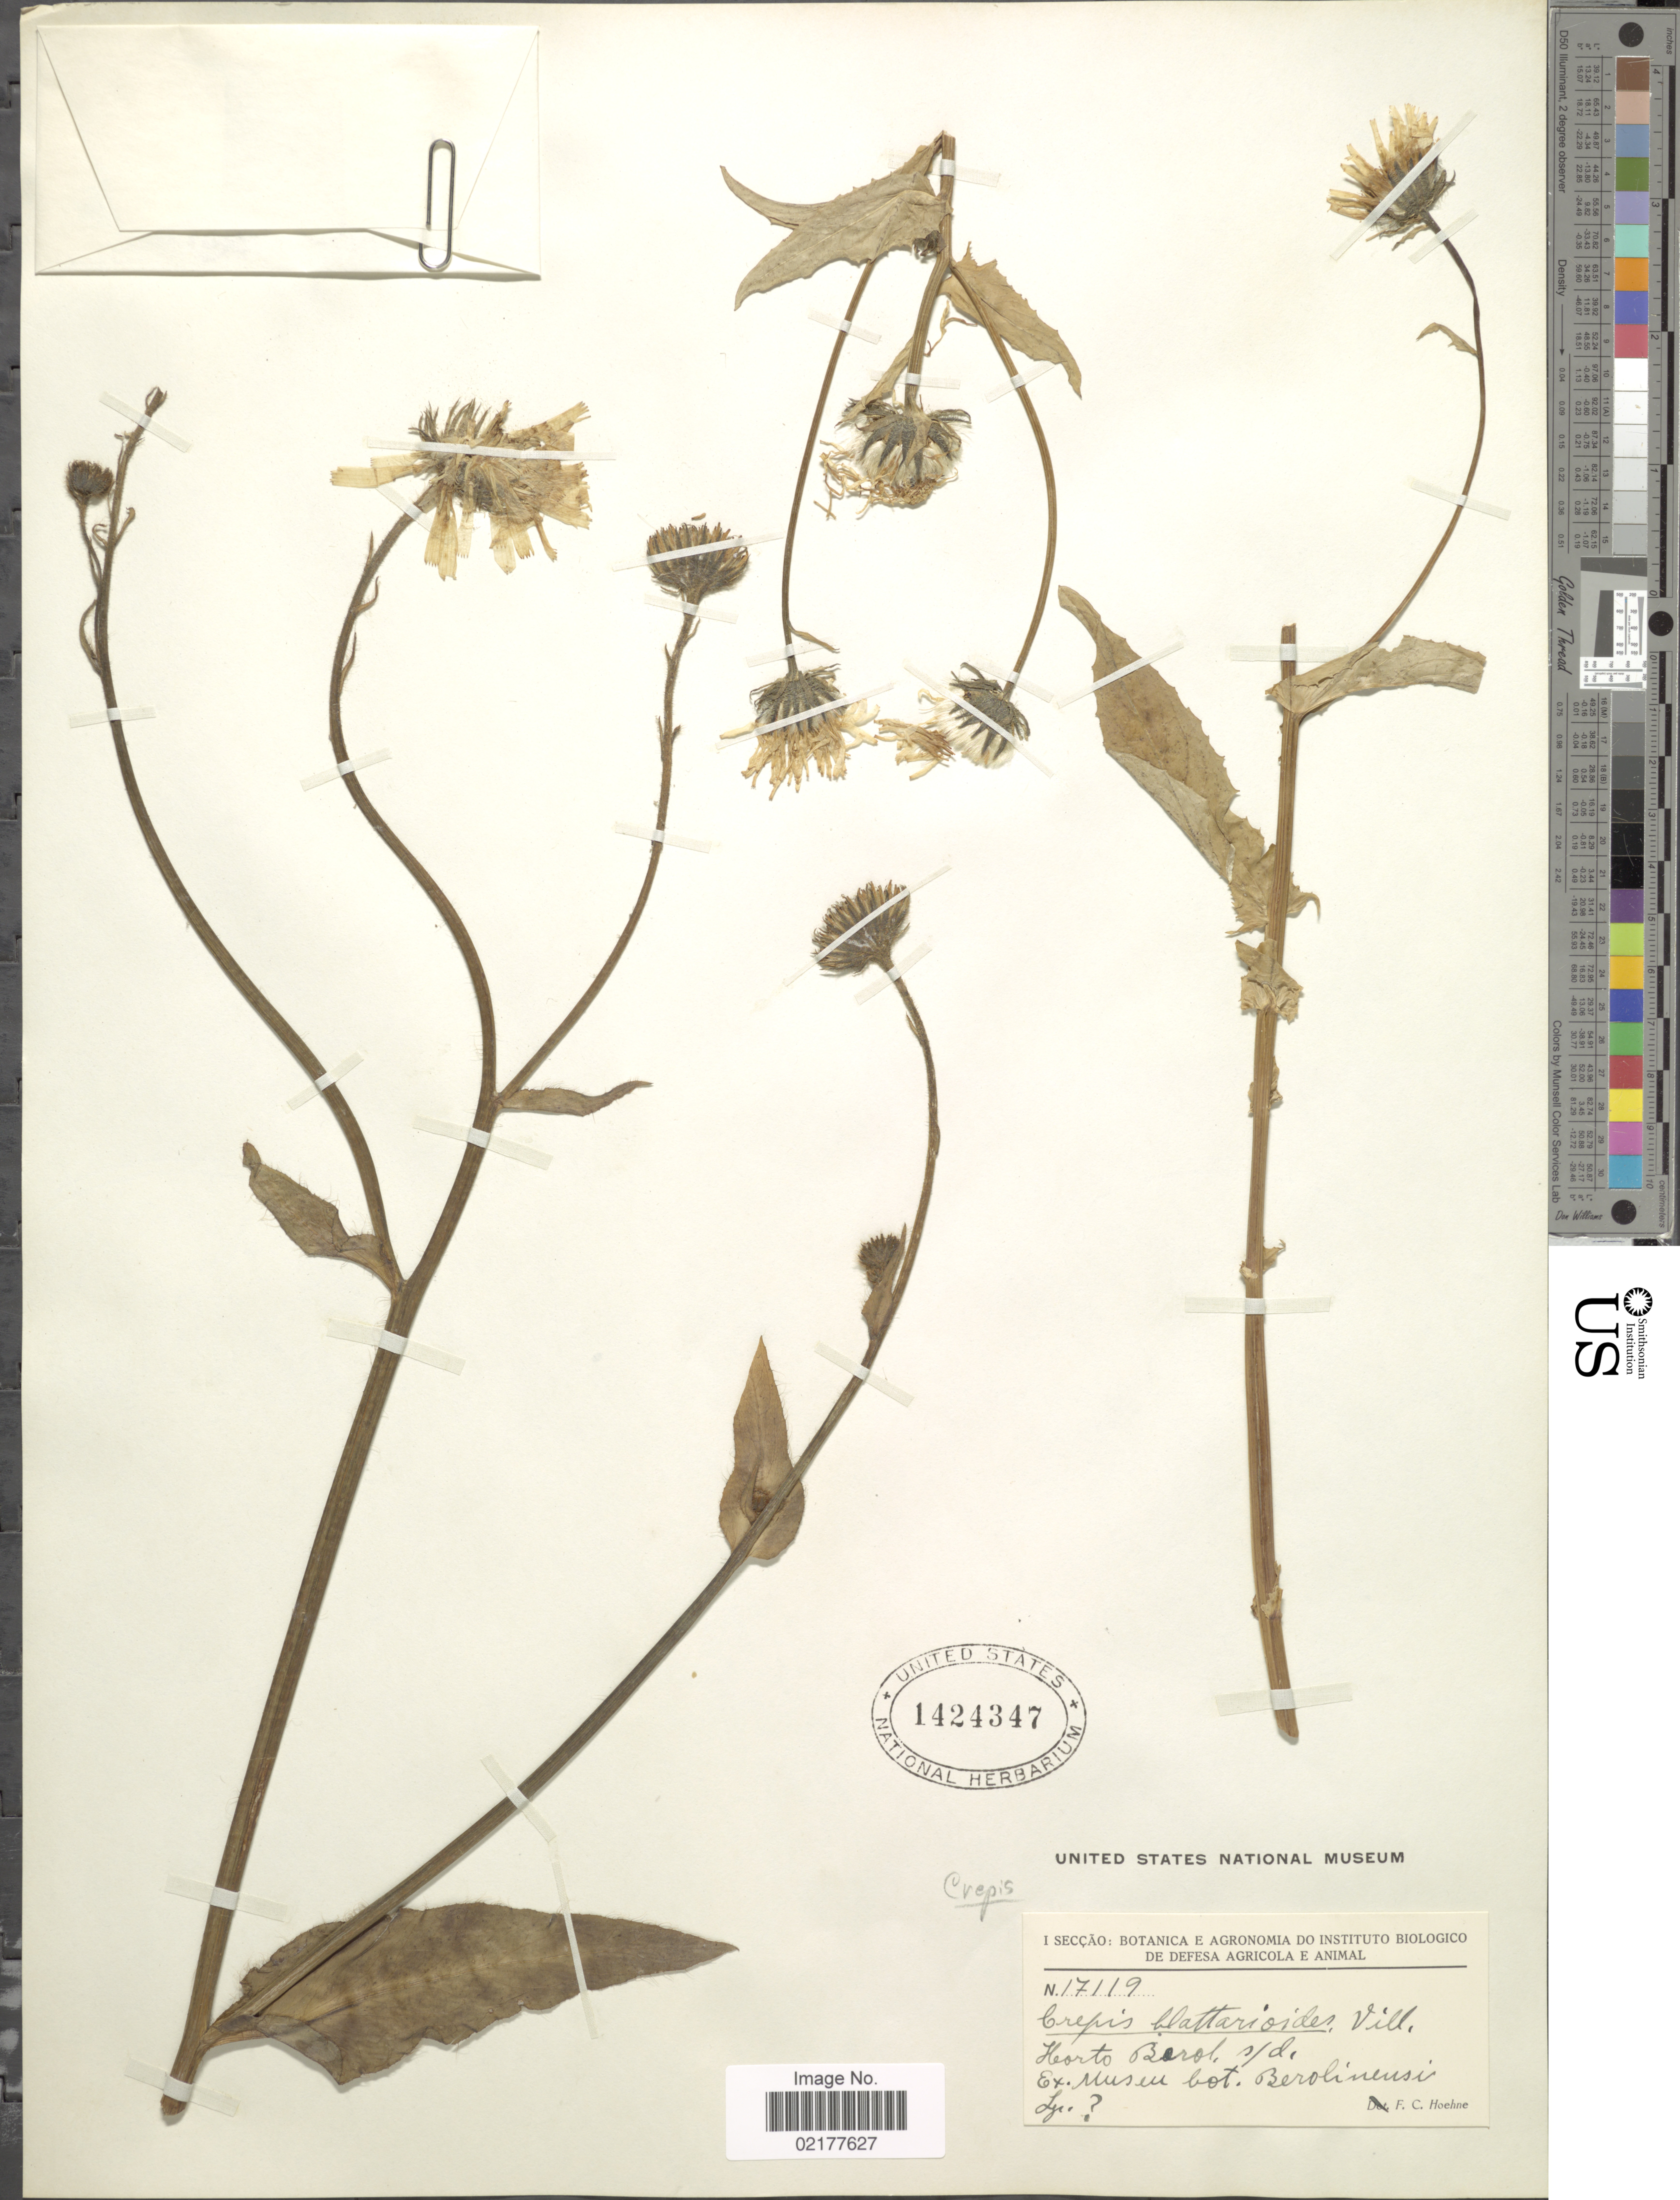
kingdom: Plantae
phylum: Tracheophyta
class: Magnoliopsida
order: Asterales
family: Asteraceae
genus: Crepis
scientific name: Crepis pyrenaica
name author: (L.) Greuter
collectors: ex Mus. Bot. Berolinensi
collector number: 17119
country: Germany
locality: Horto Berol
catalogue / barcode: US 1424347